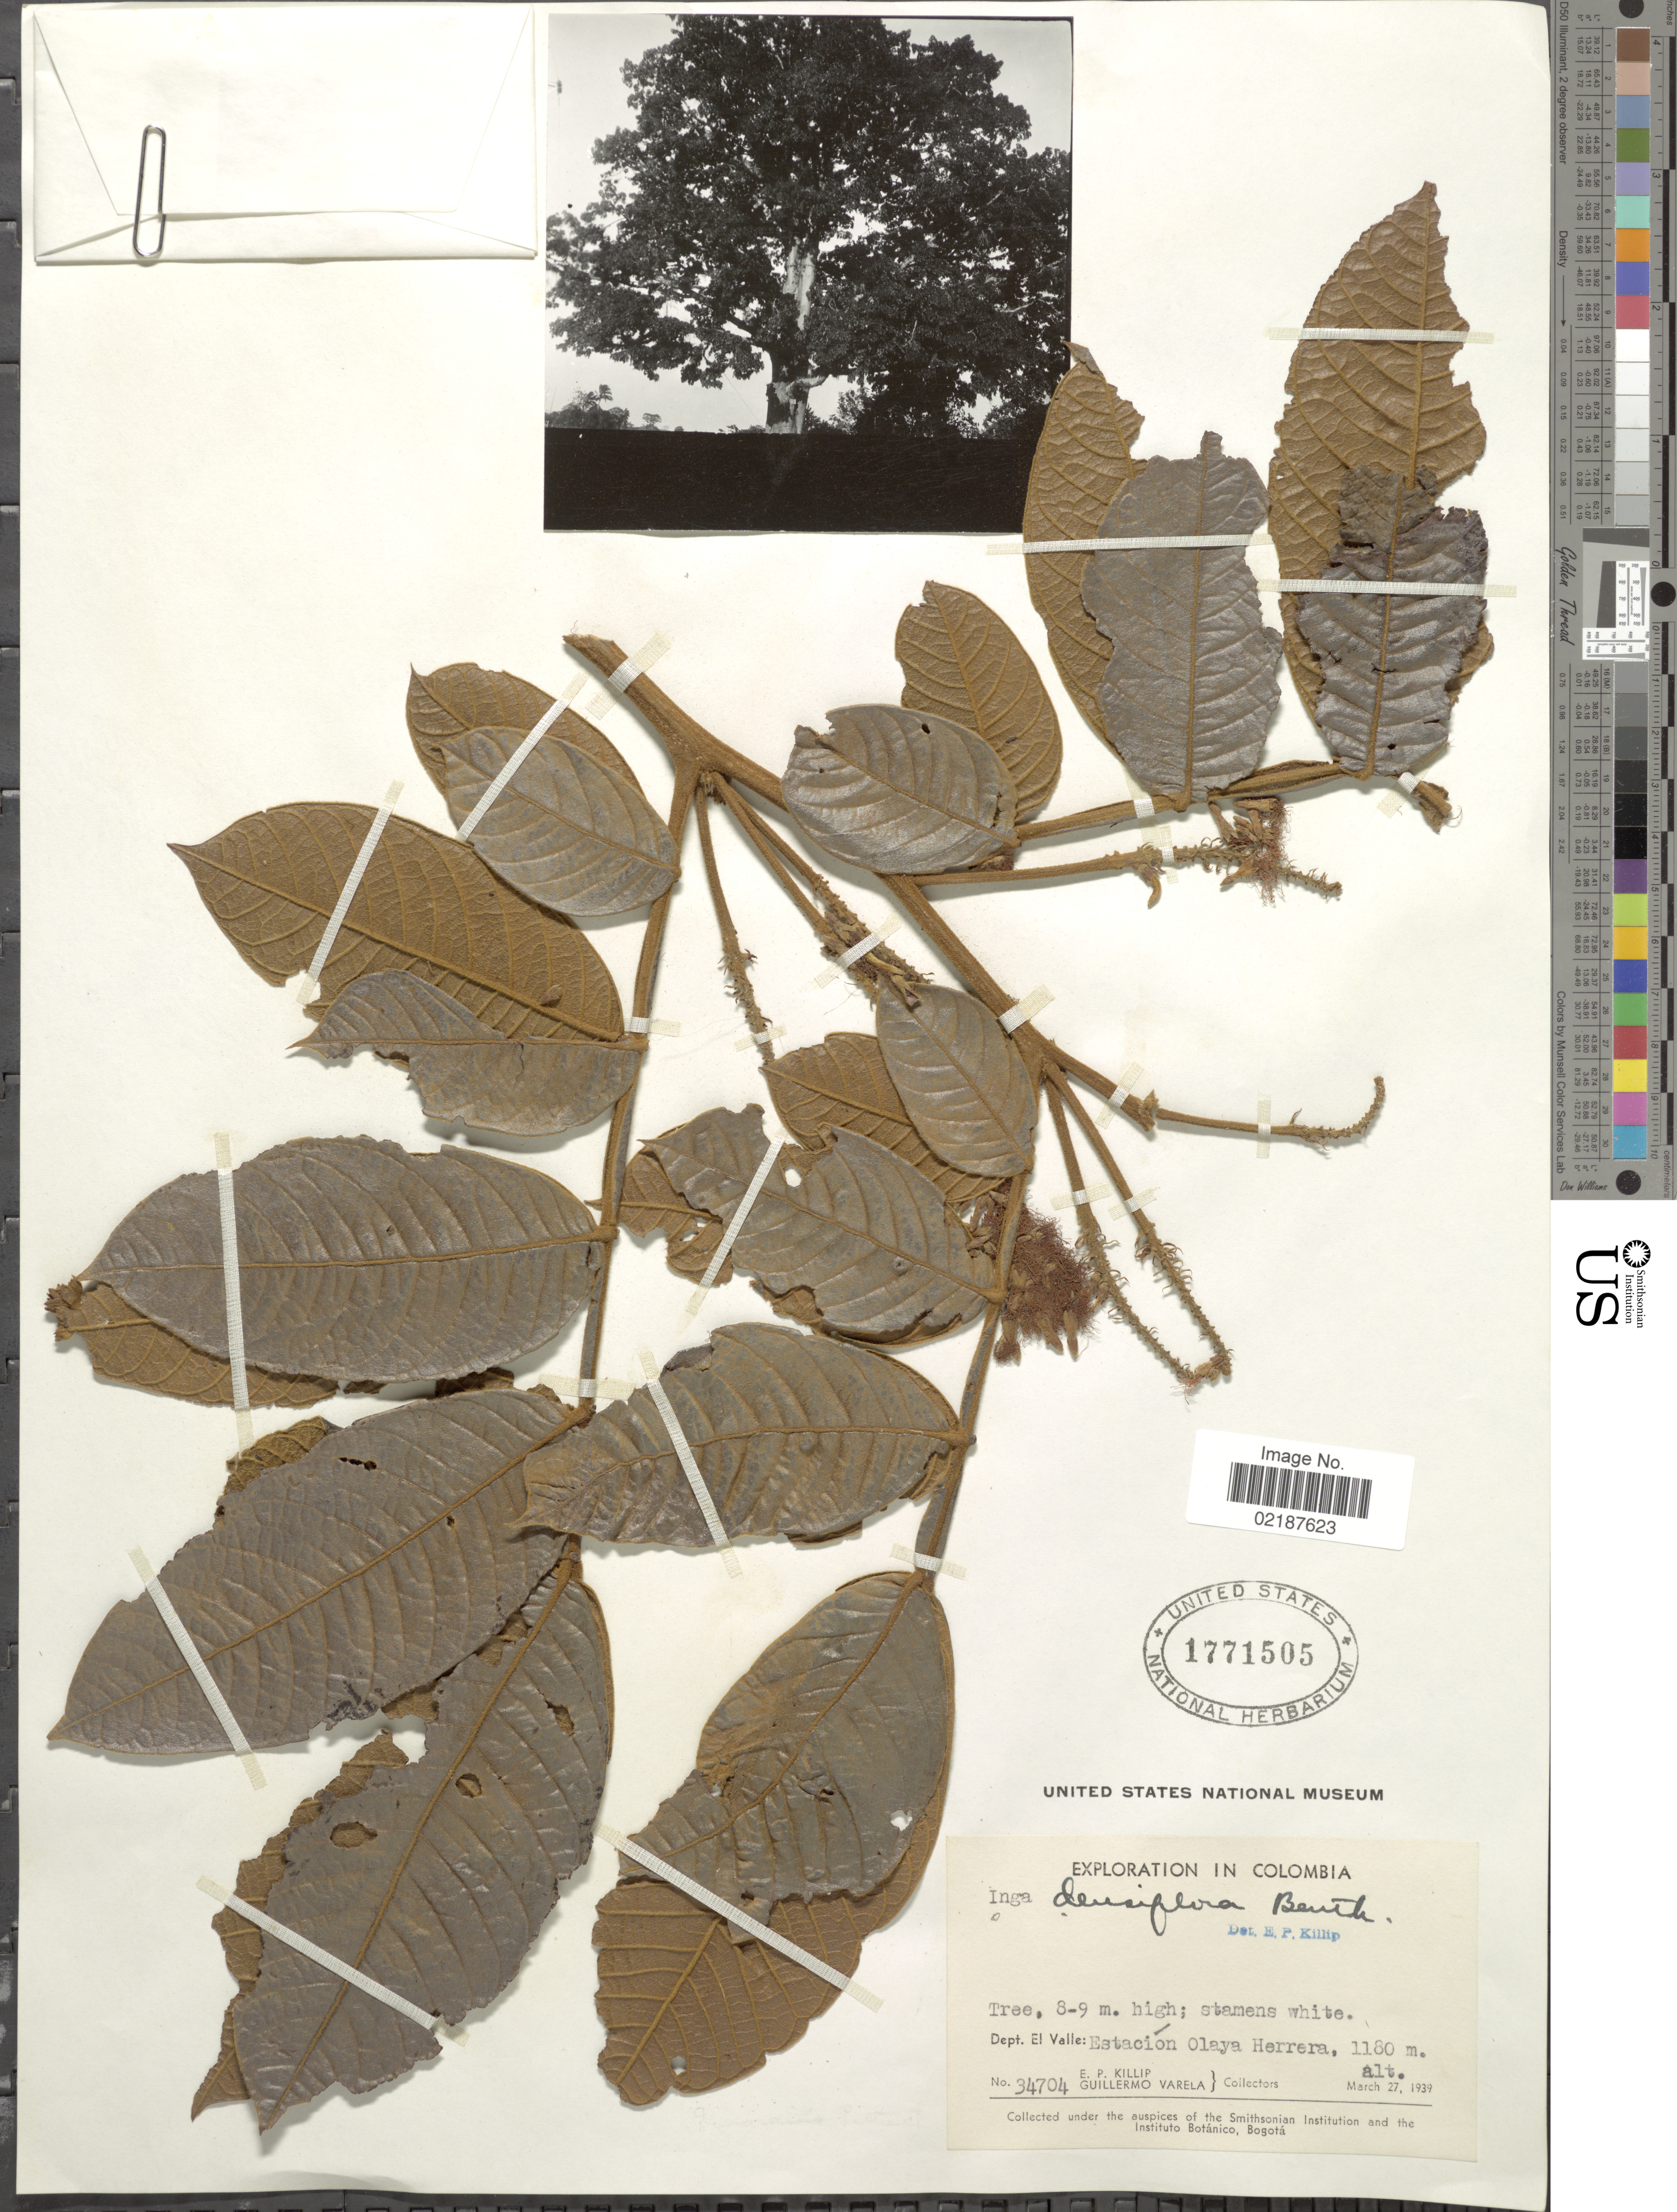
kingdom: Plantae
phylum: Tracheophyta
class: Magnoliopsida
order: Fabales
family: Fabaceae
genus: Inga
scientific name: Inga densiflora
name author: Benth.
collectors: E. P. Killip & G. Varela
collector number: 34704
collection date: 1939-03-27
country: Colombia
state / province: Valle del Cauca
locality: Dept: El Valle: Estacion Olaya Herrera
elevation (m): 1180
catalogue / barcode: US 1771505